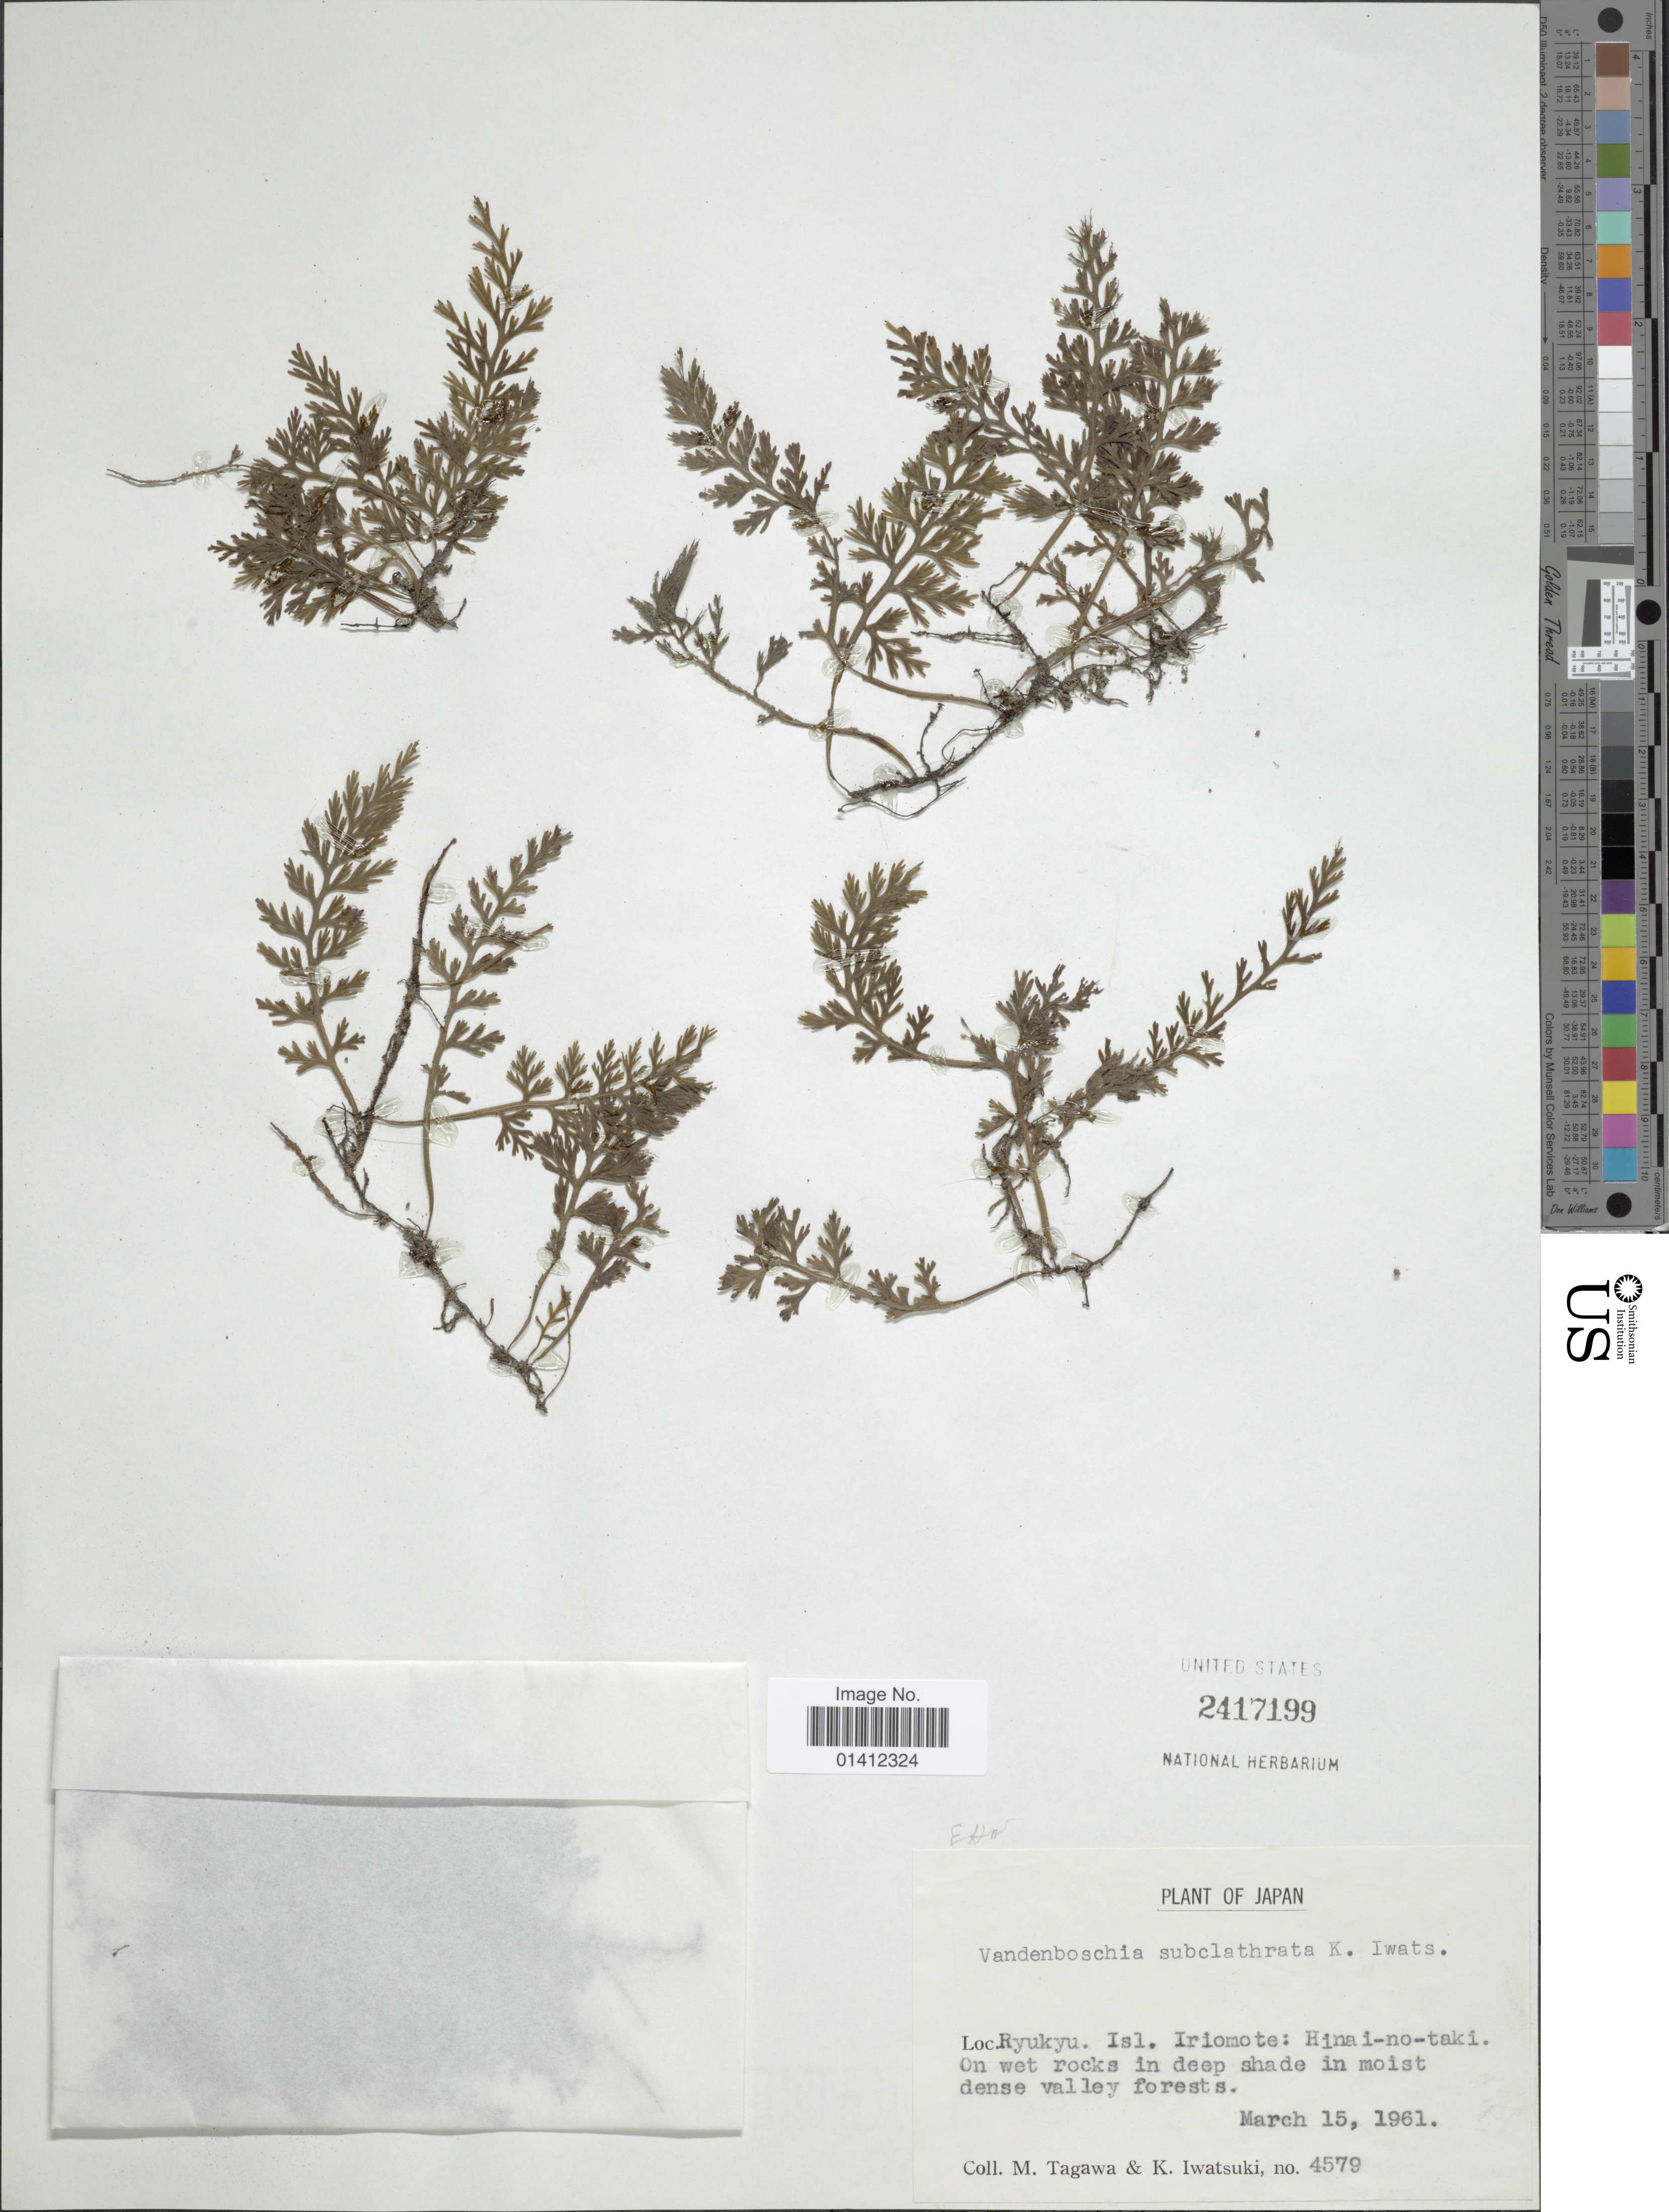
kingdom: Plantae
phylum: Tracheophyta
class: Polypodiopsida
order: Hymenophyllales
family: Hymenophyllaceae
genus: Vandenboschia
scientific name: Vandenboschia subclathrata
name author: K. Iwats.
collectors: M. Tagawa & K. Iwatsuki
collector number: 4579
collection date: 1961-03-15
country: Japan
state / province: Okinawa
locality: Ryukyu Isl. Iriomote: hinai-no-taki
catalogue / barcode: US 2417199